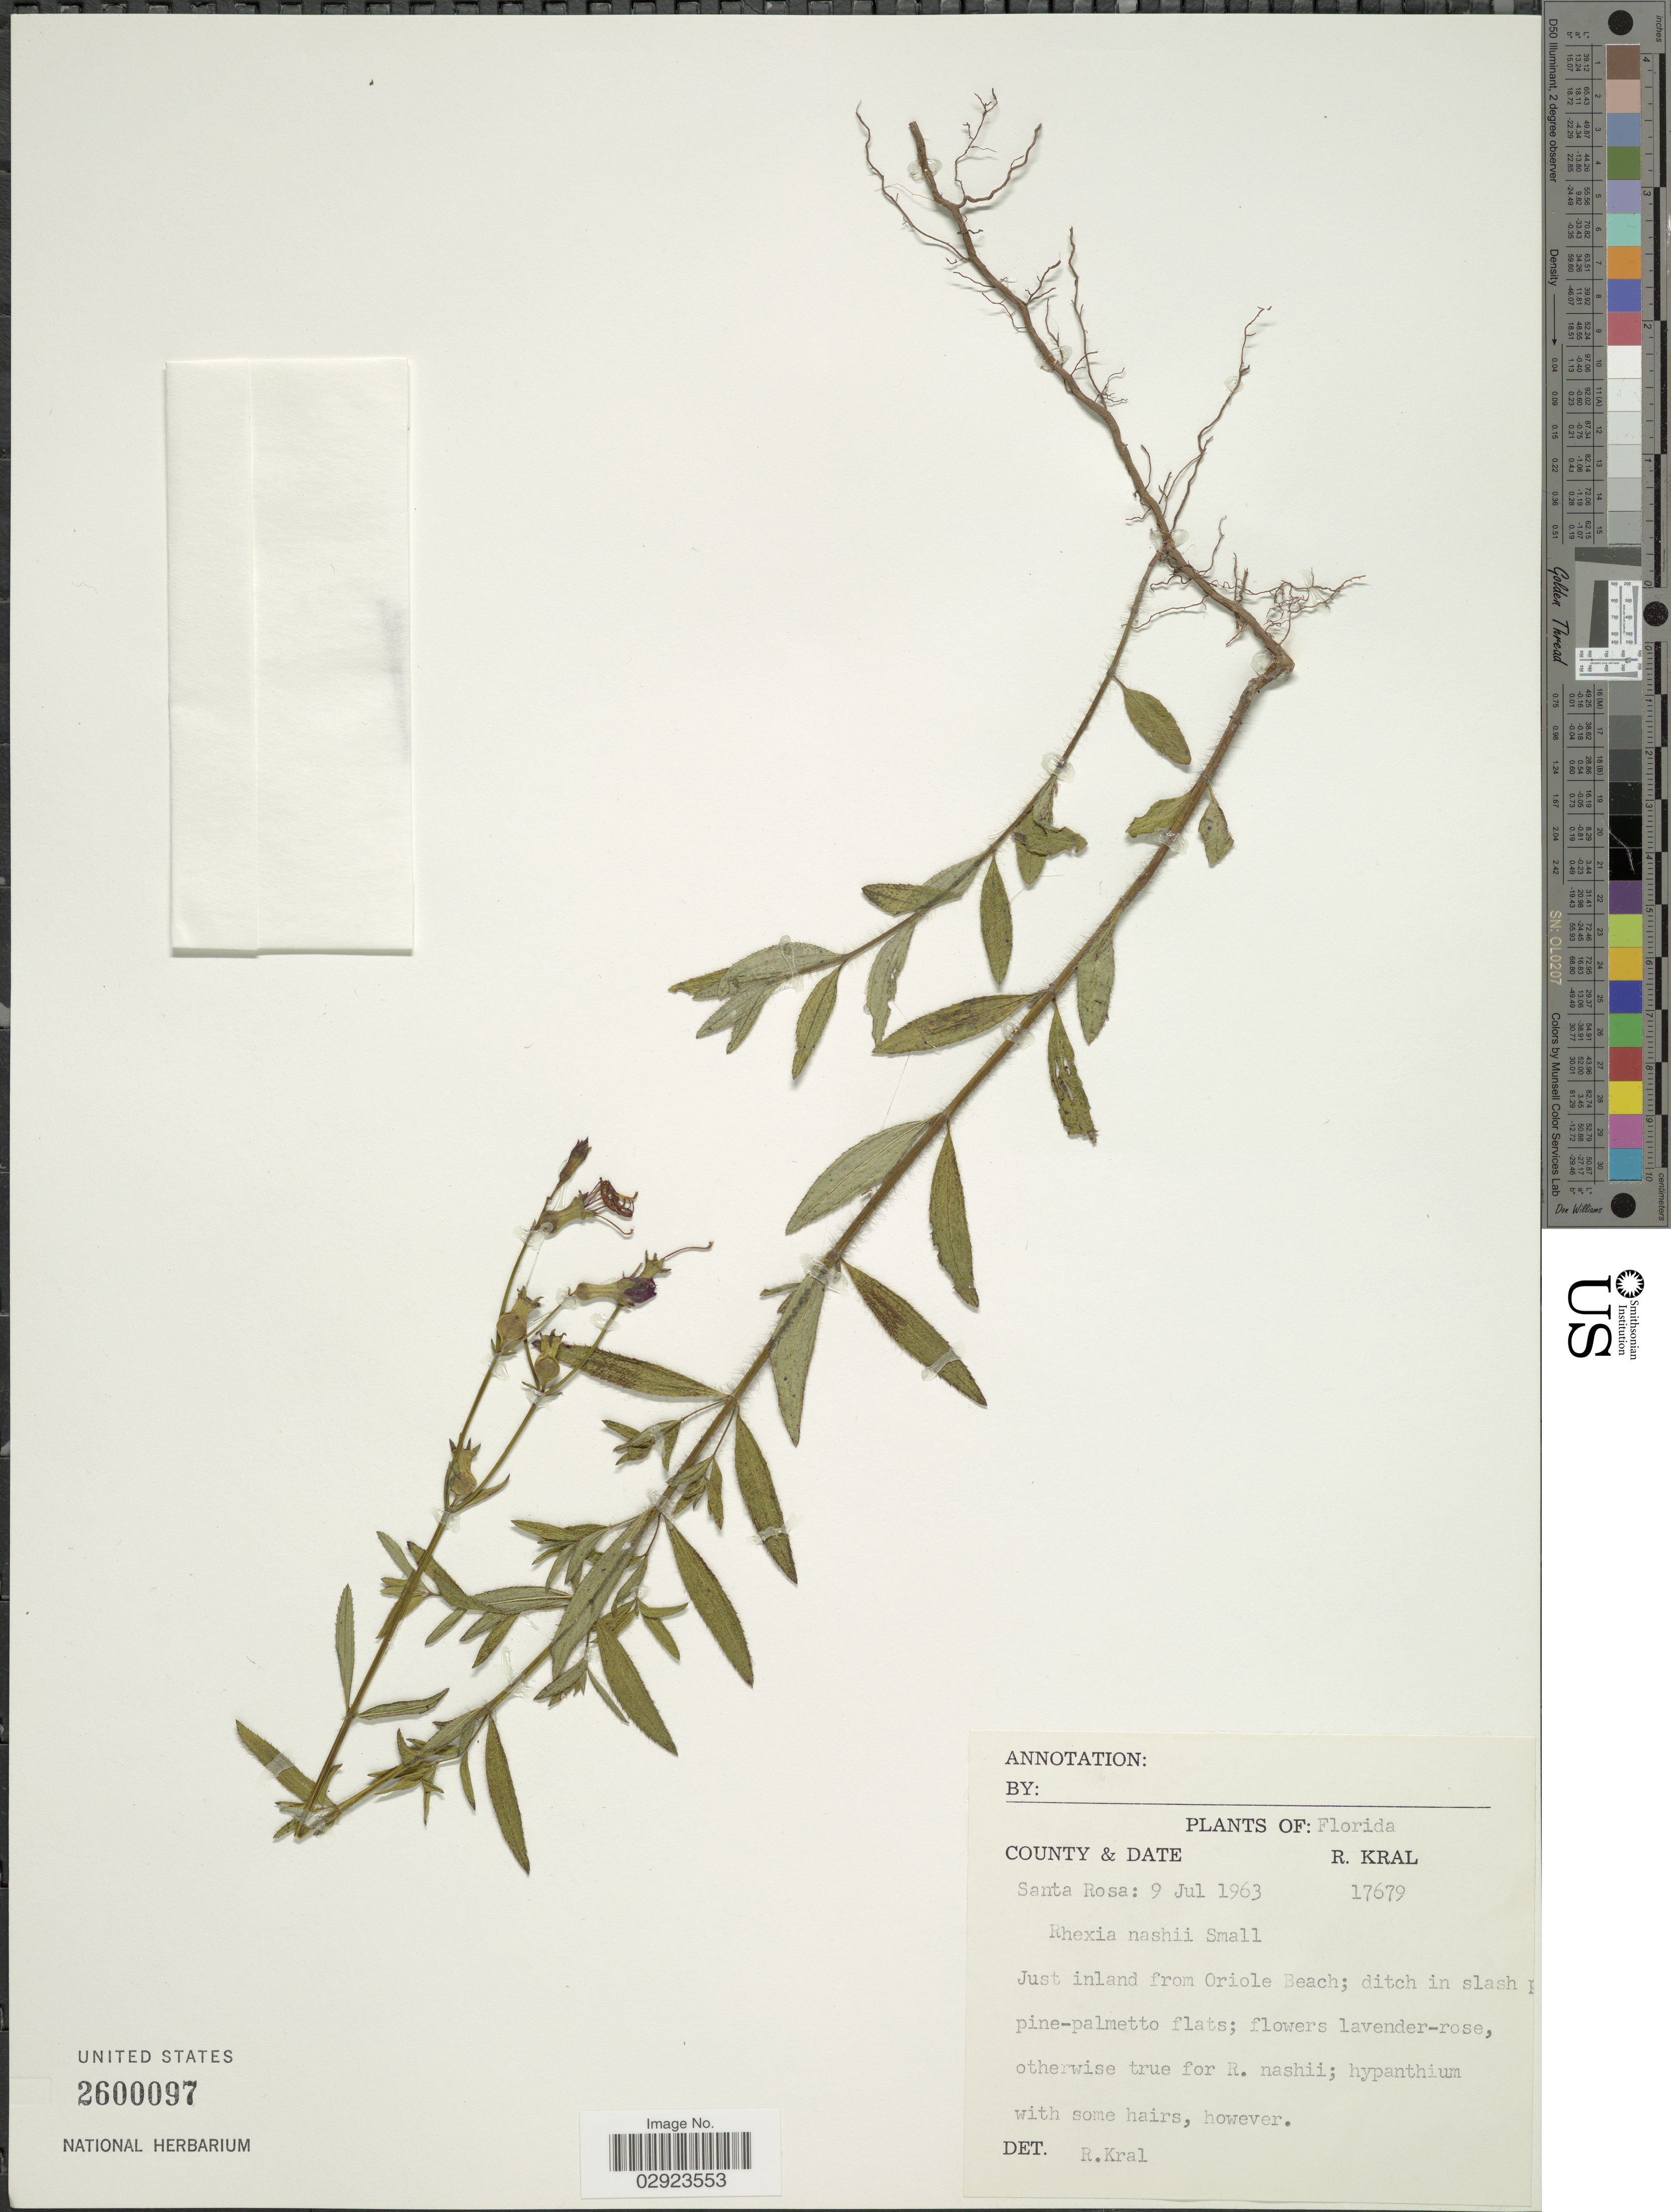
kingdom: Plantae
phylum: Tracheophyta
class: Magnoliopsida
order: Myrtales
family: Melastomataceae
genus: Rhexia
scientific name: Rhexia nashii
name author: Small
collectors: R. Kral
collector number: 17679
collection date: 1963-07-09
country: United States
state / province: Florida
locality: Santa Rosa. Just inland from Oriole Beach.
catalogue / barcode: US 2600097